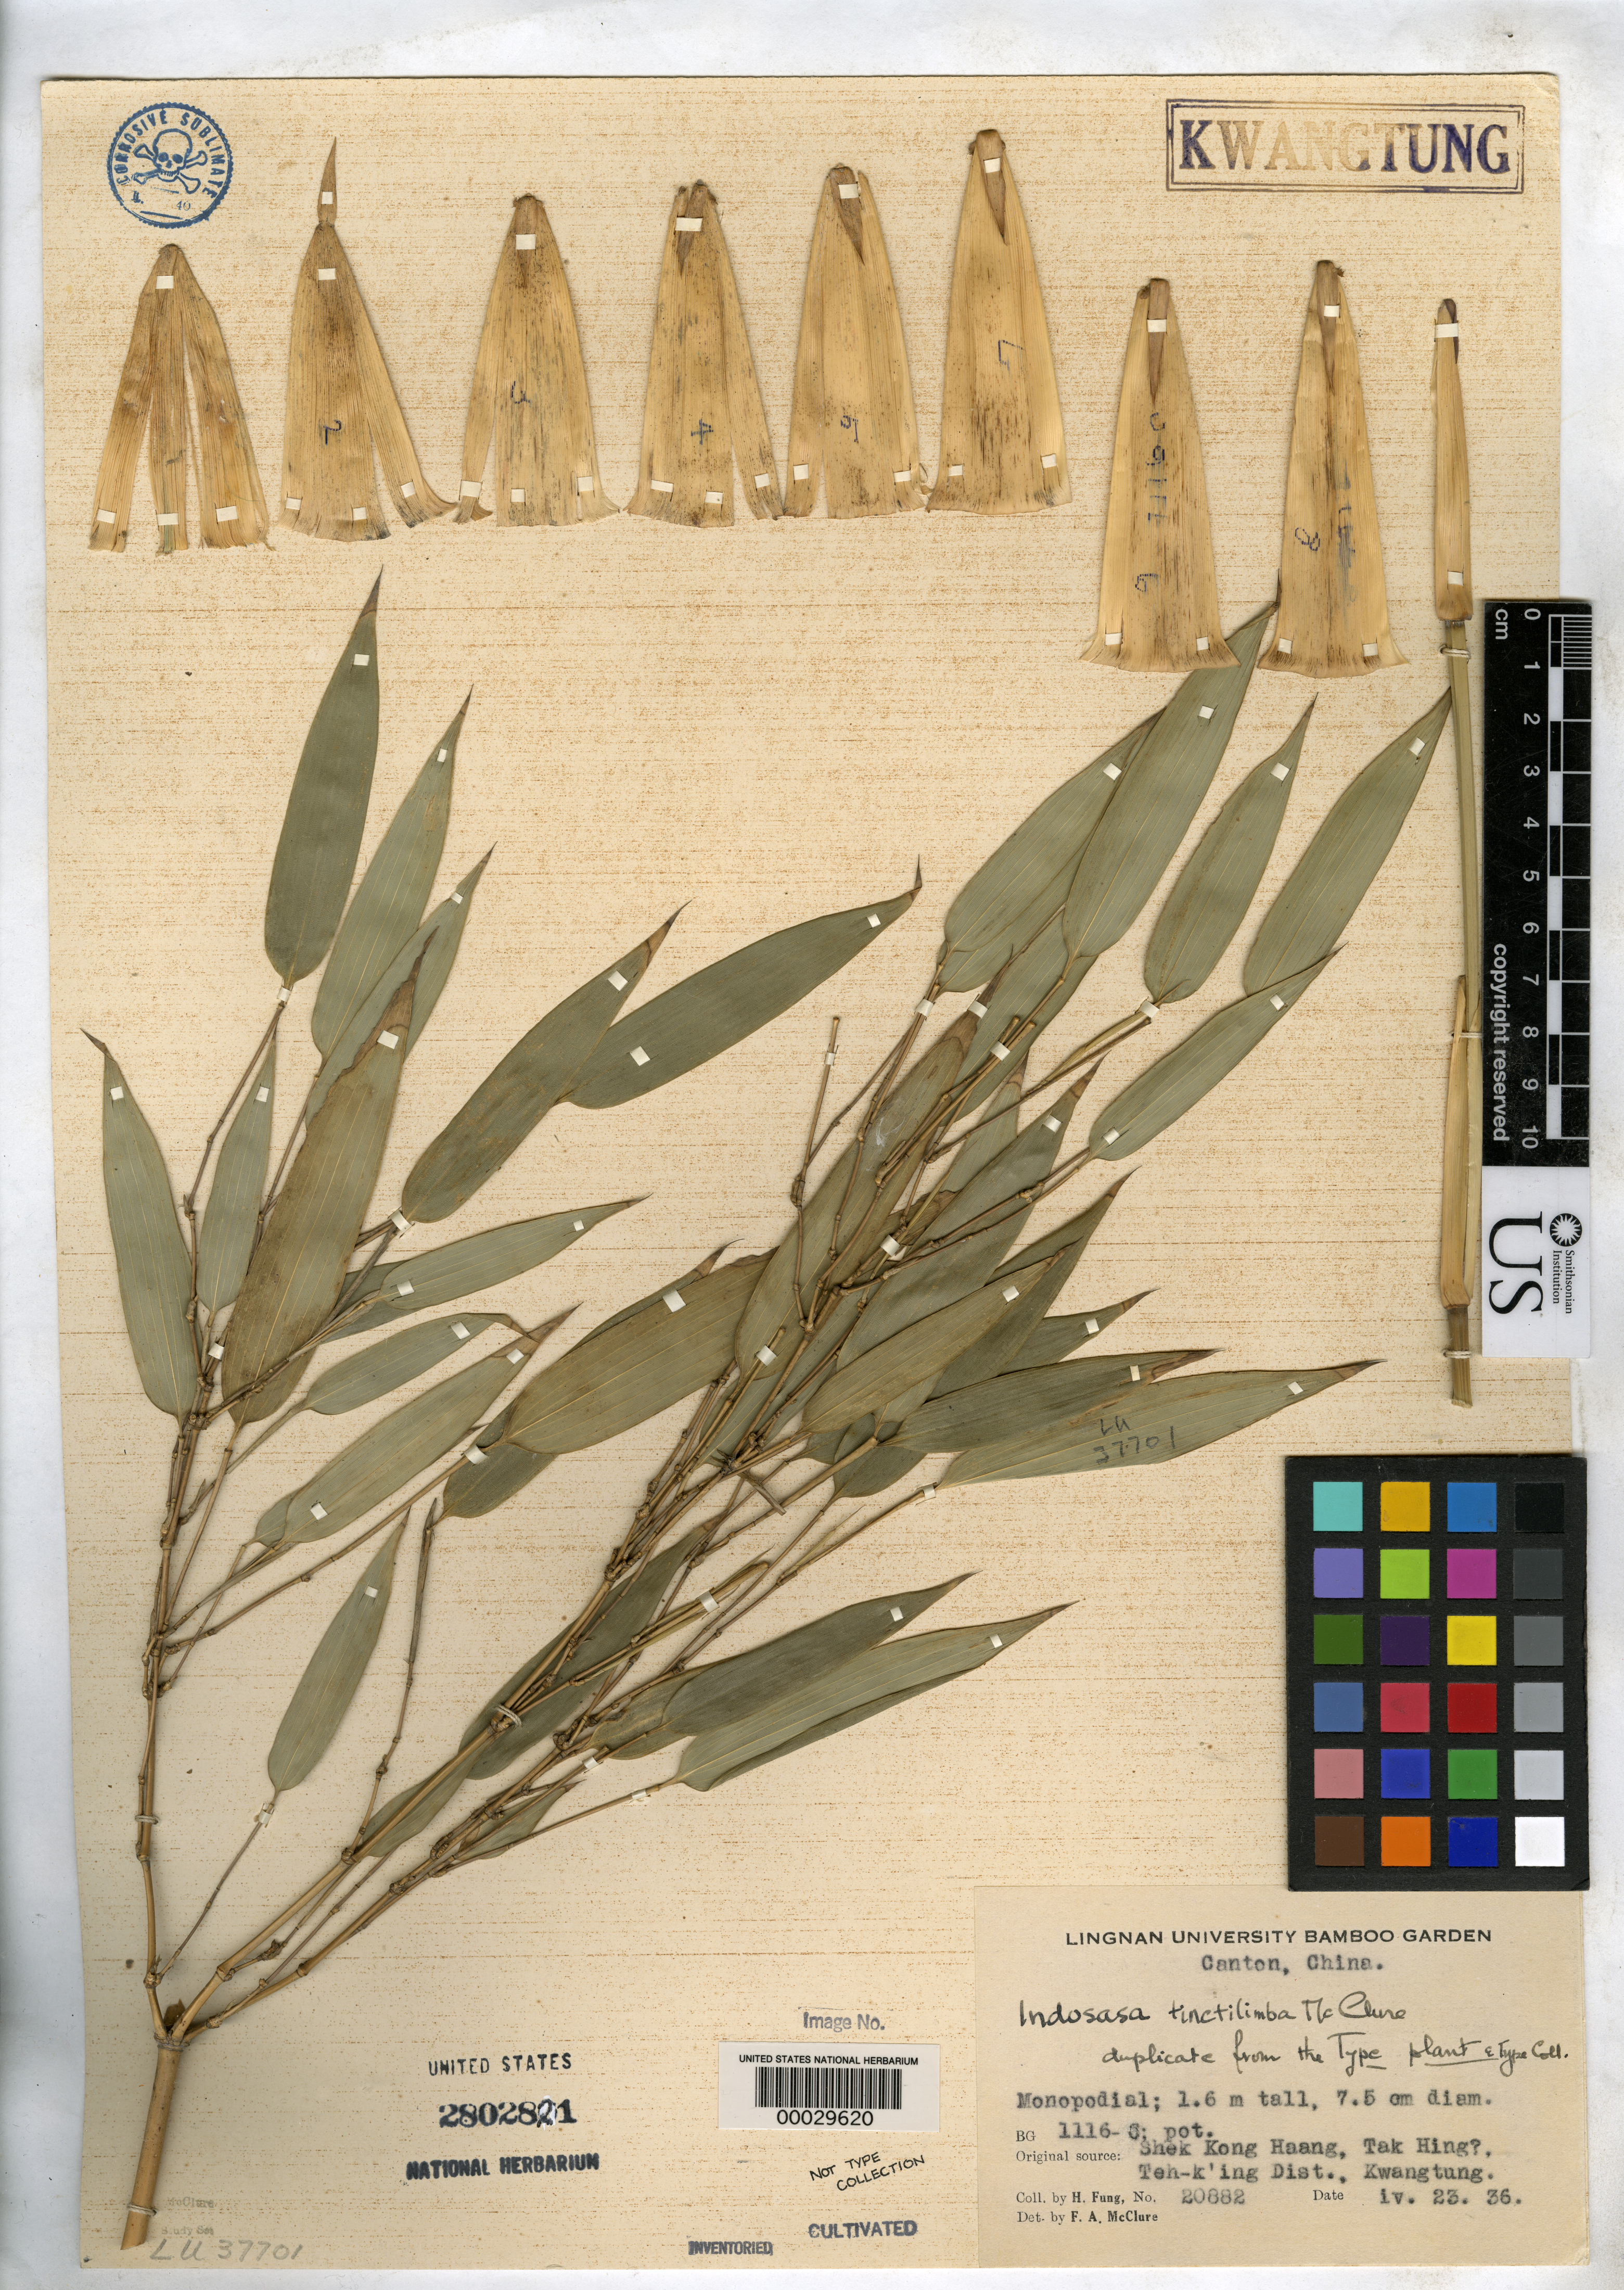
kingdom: Plantae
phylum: Tracheophyta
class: Liliopsida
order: Poales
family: Poaceae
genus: Indosasa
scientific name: Indosasa tinctilimba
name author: McClure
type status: Isotype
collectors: H. L. Fung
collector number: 20882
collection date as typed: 23 Apr 1936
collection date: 1936-04-23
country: China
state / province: Guangdong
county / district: Guangzhou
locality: L.u. bamboo garden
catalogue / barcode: US 2802821